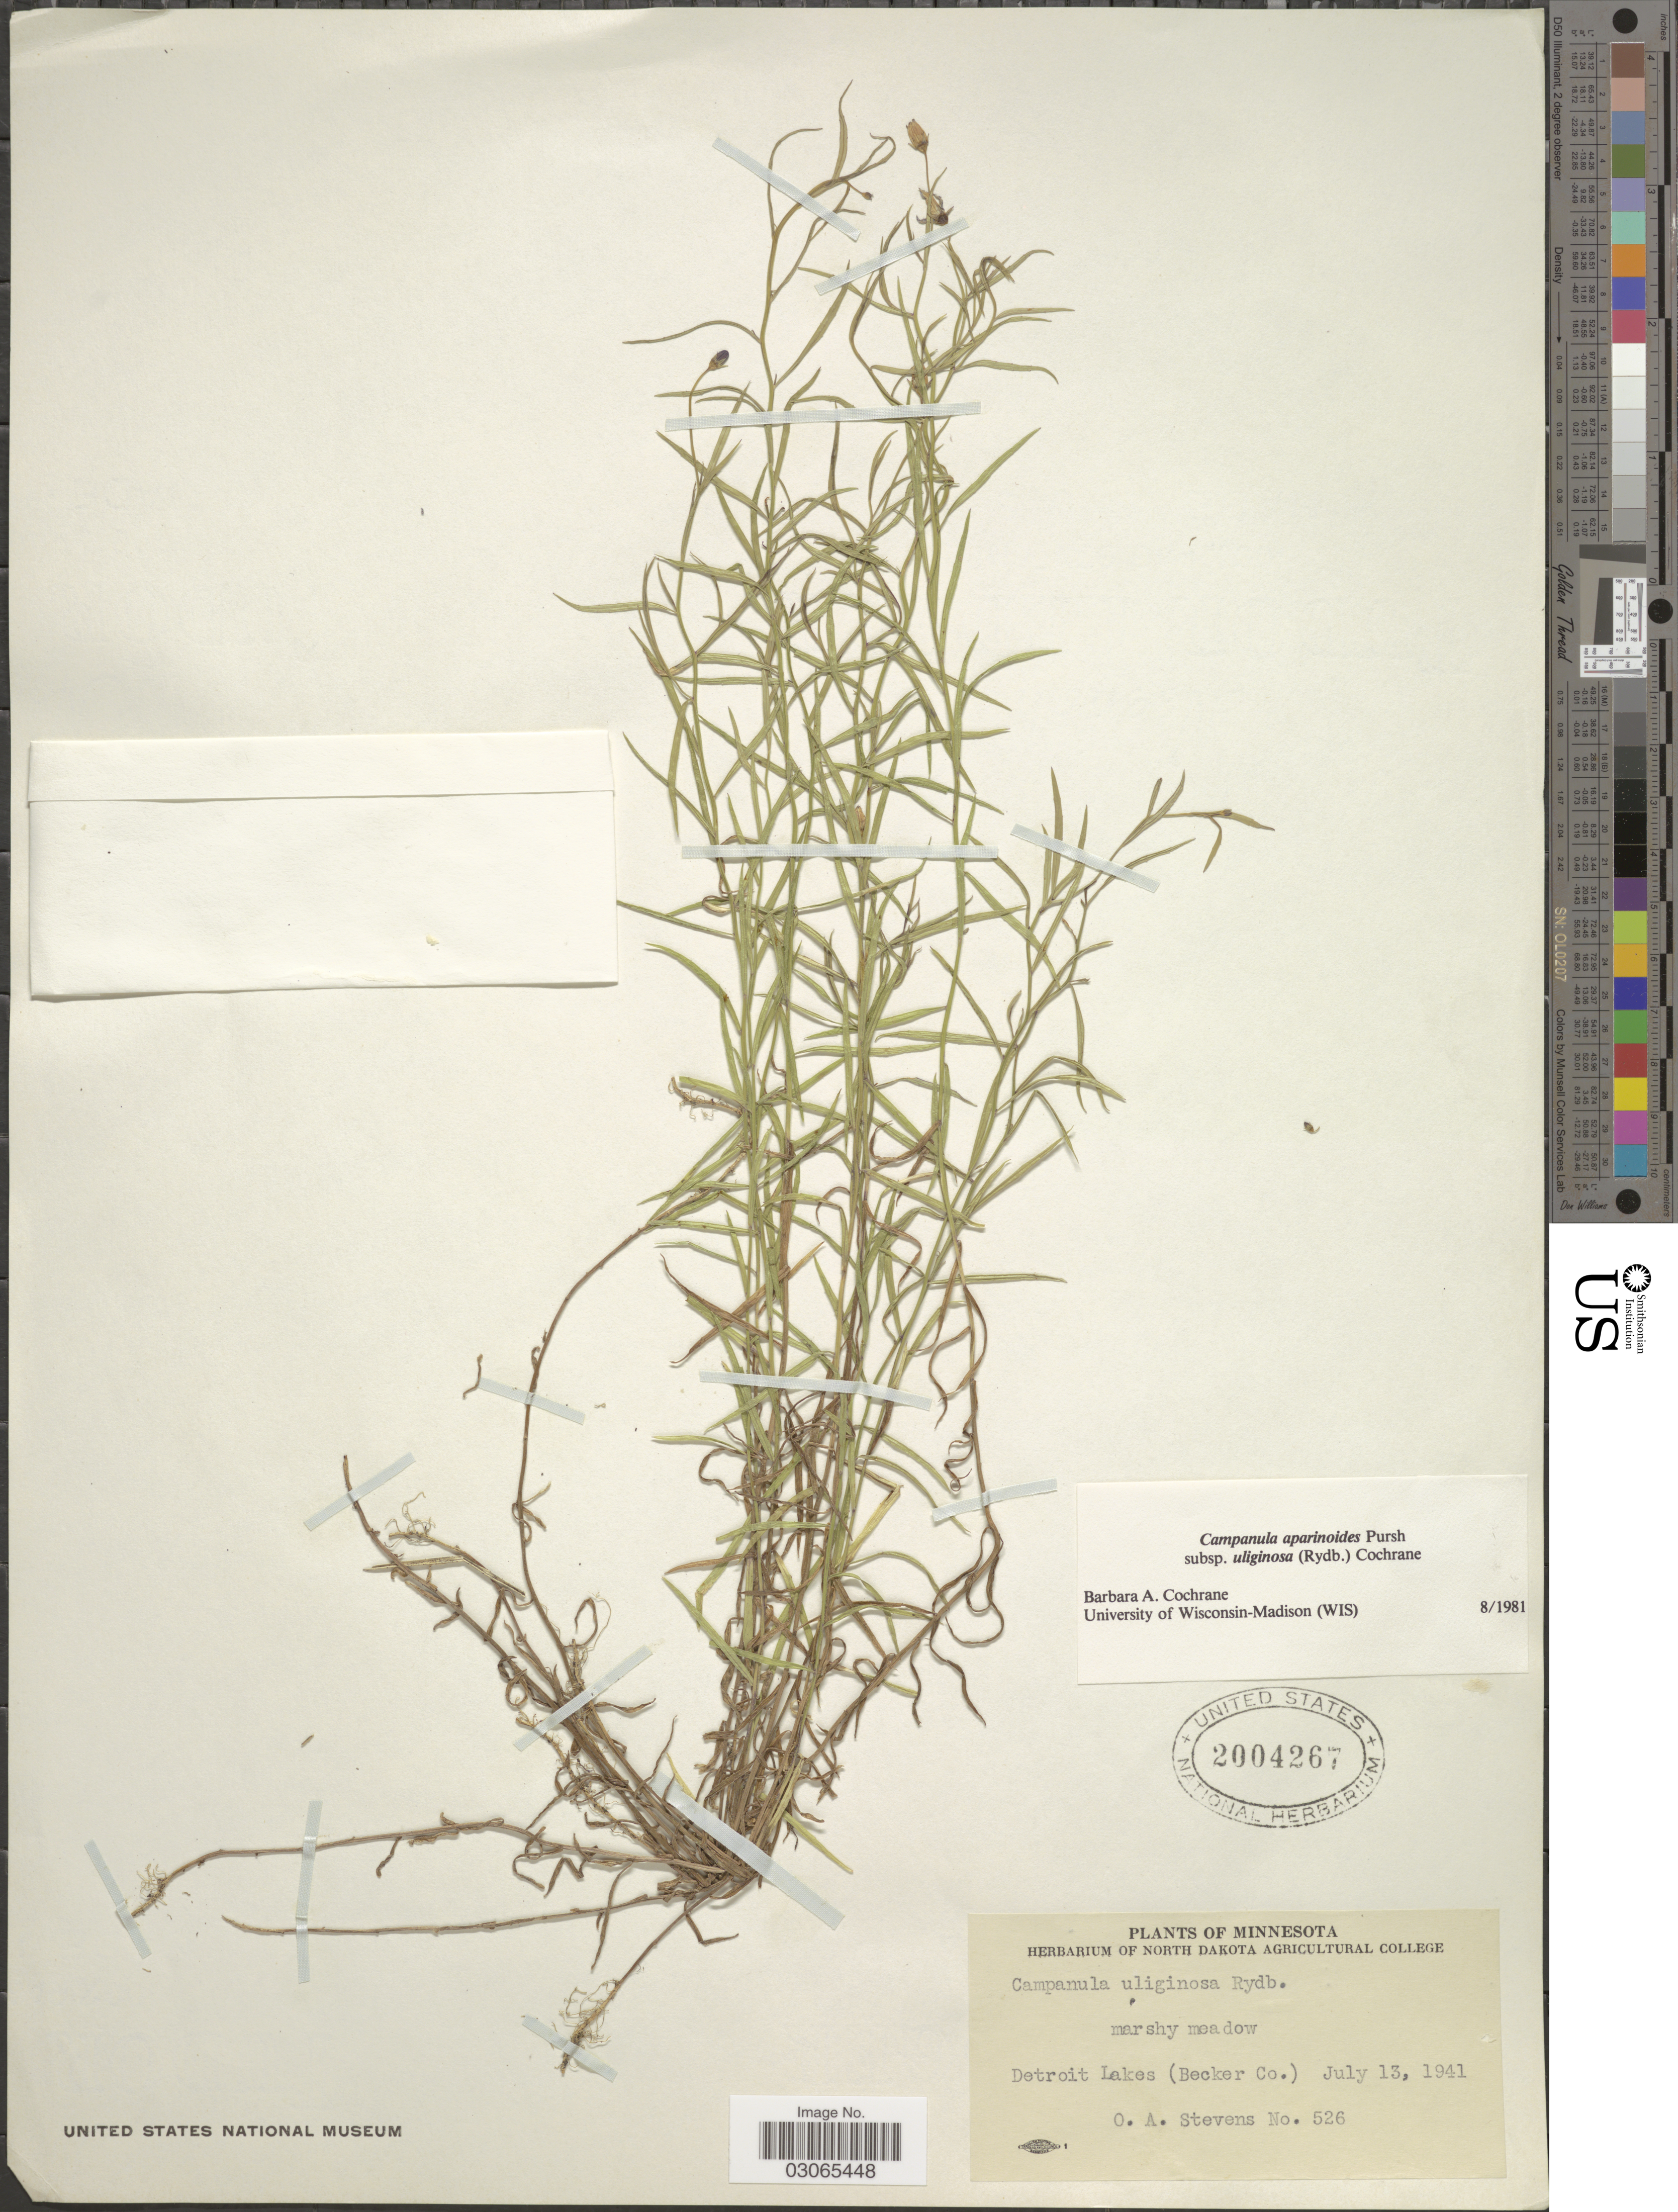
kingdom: Plantae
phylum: Tracheophyta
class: Magnoliopsida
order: Asterales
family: Campanulaceae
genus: Campanula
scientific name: Campanula aparinoides var. uliginosa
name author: (Rydb.) Gleason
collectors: O. A. Stevens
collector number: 526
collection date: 1941-07-13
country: United States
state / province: Minnesota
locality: Detroit Lakes (Becker Co.)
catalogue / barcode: US 2004267